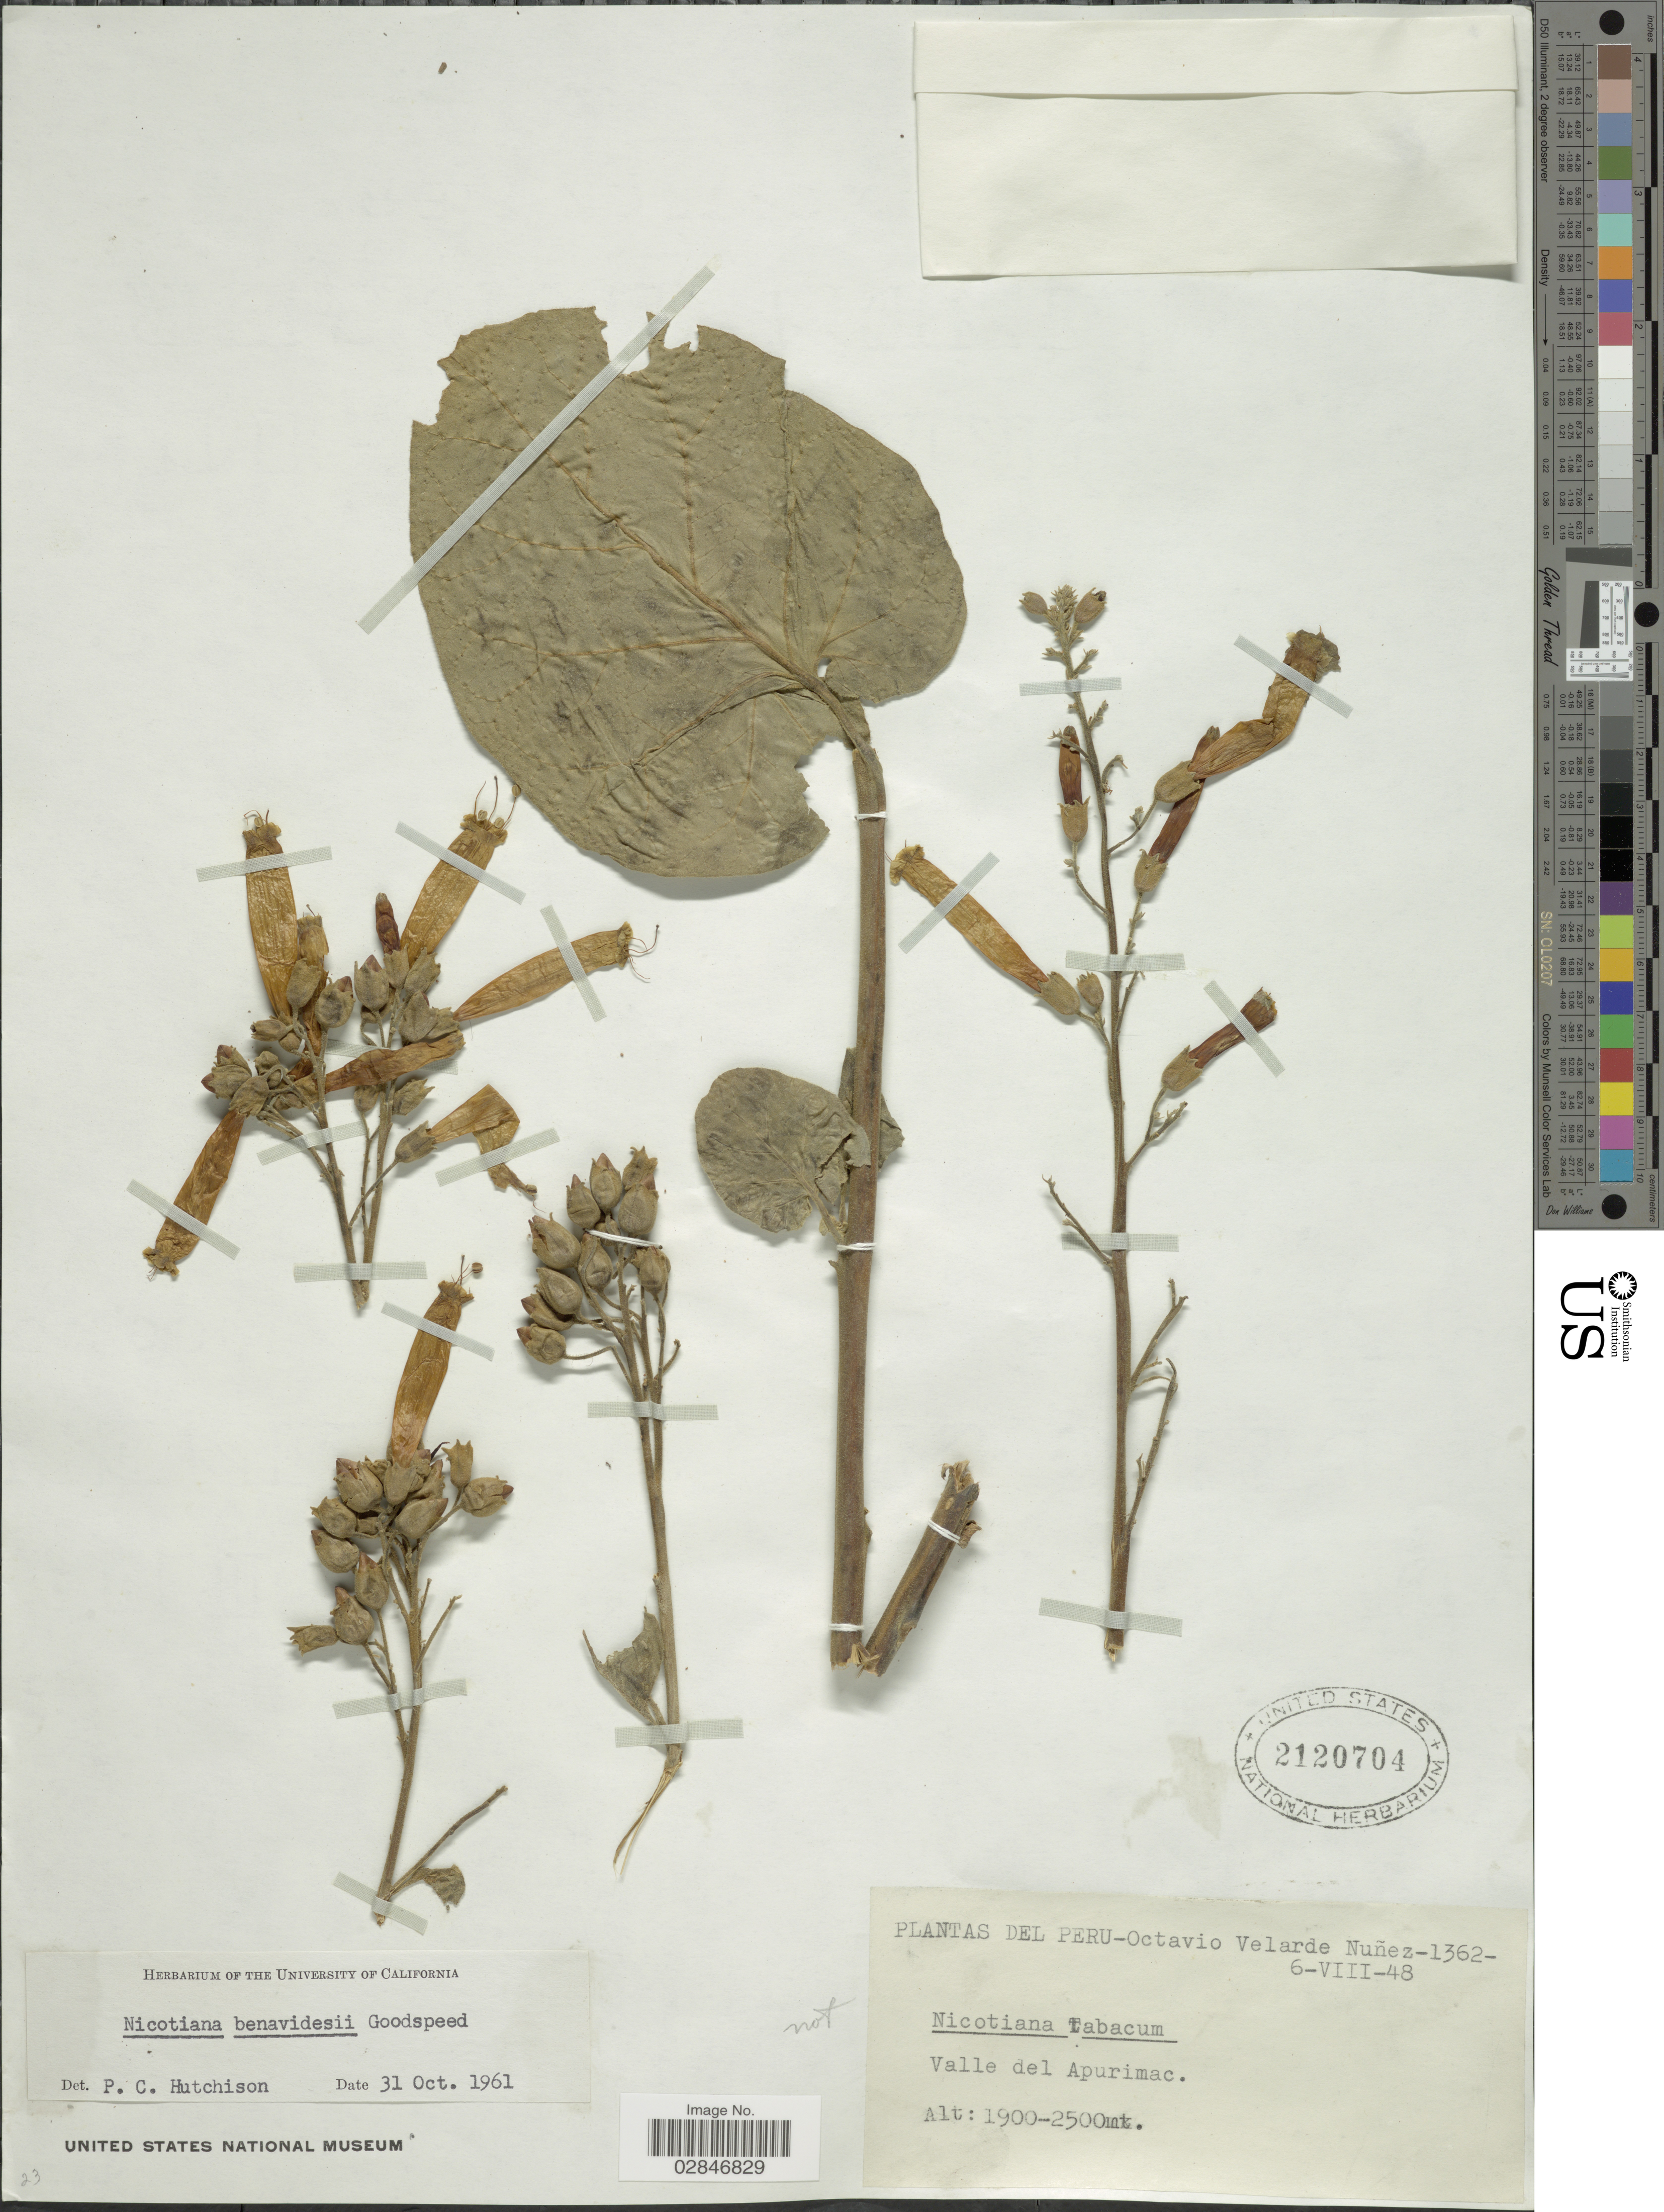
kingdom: Plantae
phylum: Tracheophyta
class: Magnoliopsida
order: Solanales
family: Solanaceae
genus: Nicotiana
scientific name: Nicotiana benavidesii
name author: Goodsp.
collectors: O. Nuñez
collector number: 1362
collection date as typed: Transcribed d/m/y: 6/8/48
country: Peru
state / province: Apurímac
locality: Valle del Apurimac.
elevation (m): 1900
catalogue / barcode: US 2120704